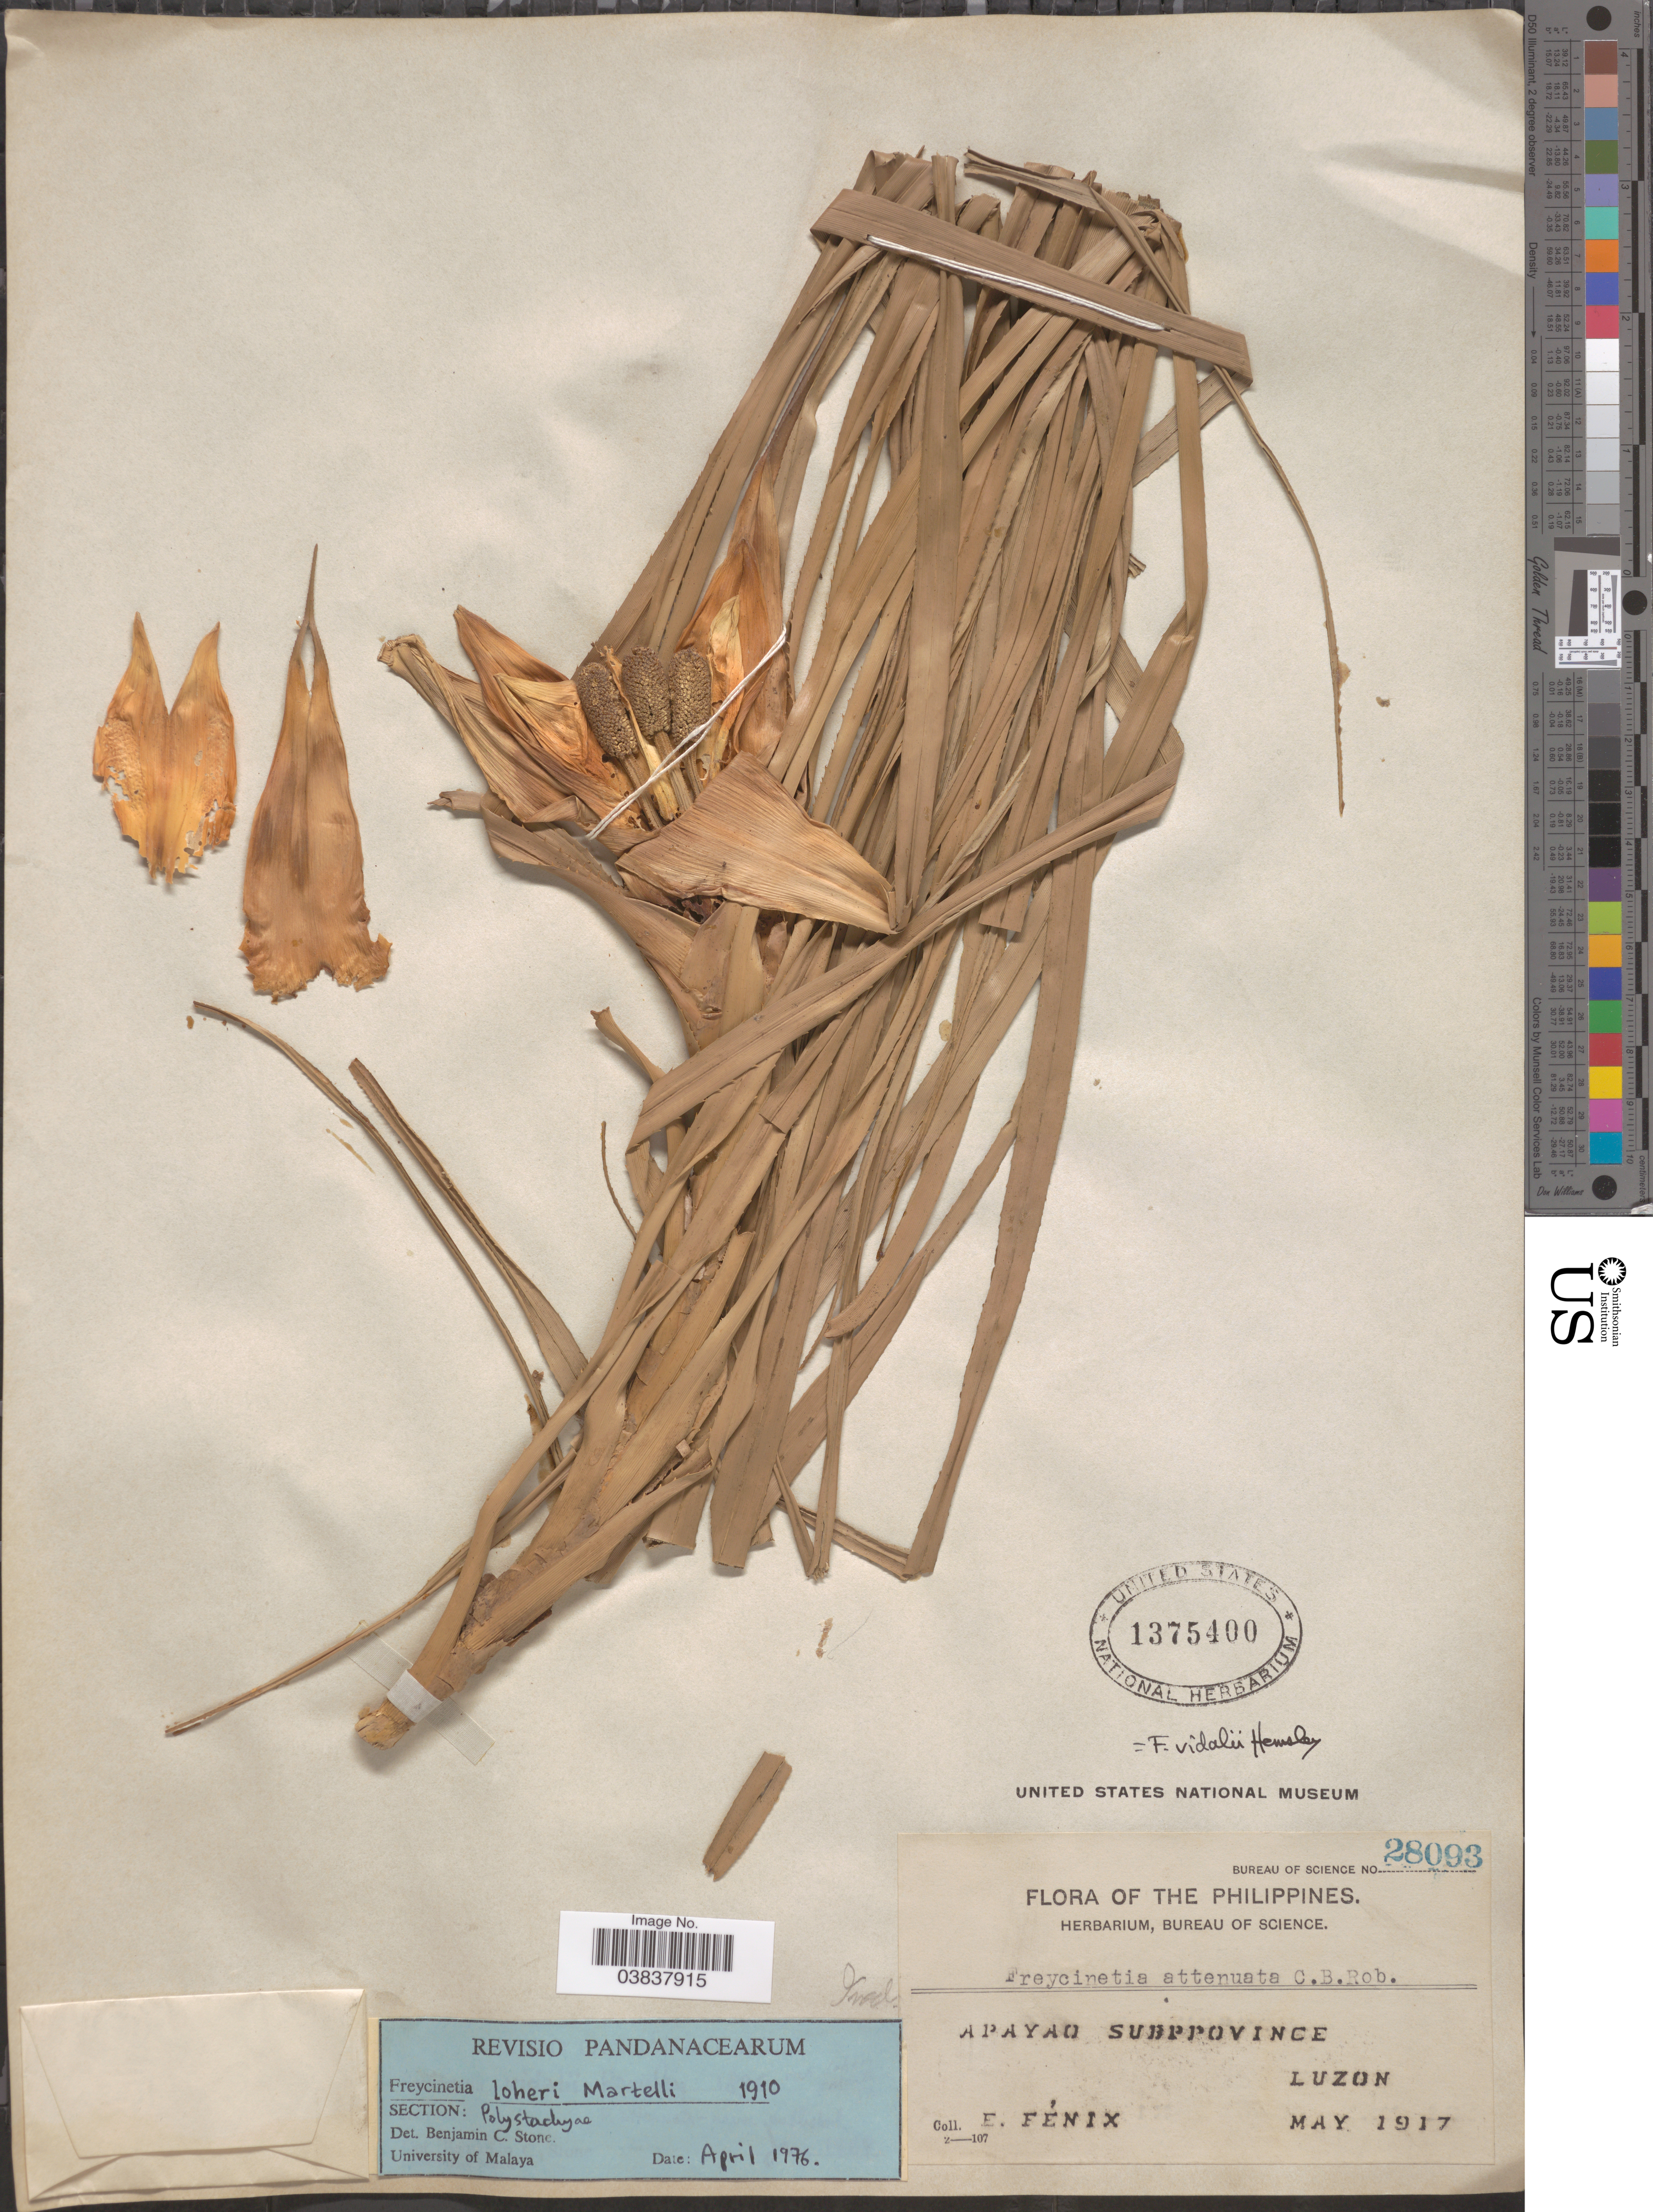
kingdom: Plantae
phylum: Tracheophyta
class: Liliopsida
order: Pandanales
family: Pandanaceae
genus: Freycinetia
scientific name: Freycinetia loheri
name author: Martelli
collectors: E. Fénix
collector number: Bureau of Science 28093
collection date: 1917-05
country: Philippines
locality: Apayao Subprovince, Luzon.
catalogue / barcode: US 1375400